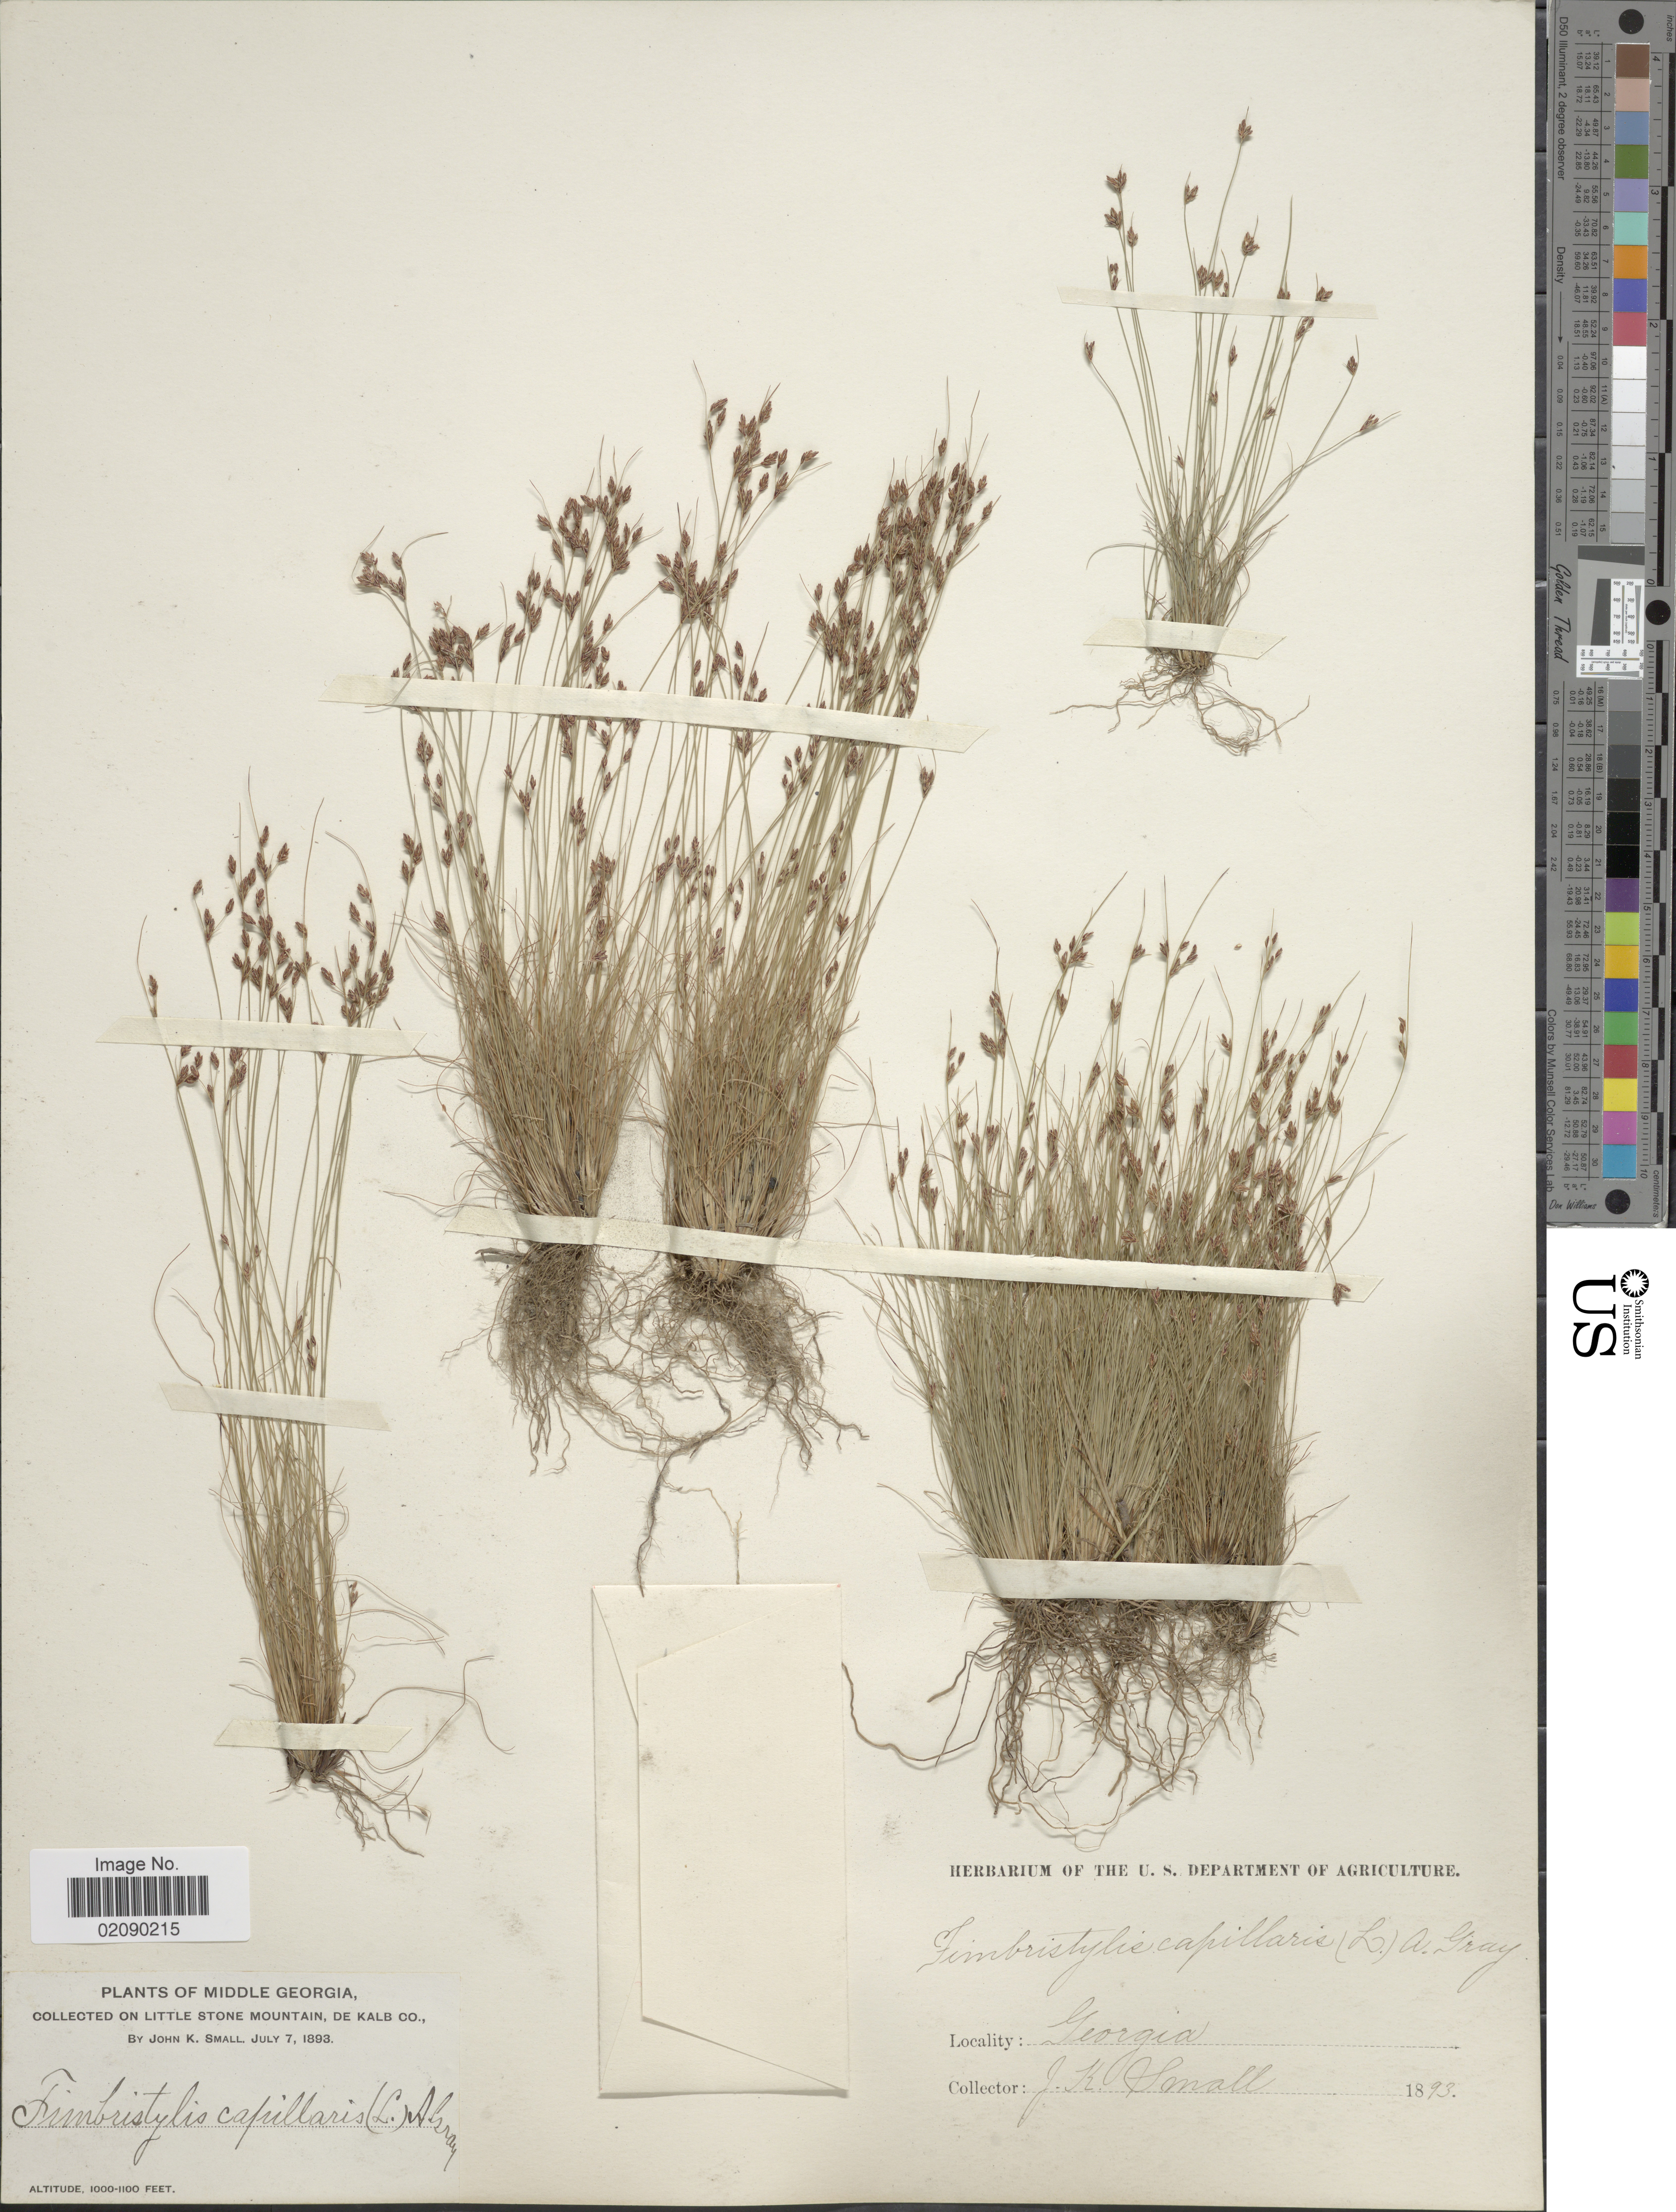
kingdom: Plantae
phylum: Tracheophyta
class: Liliopsida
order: Poales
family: Cyperaceae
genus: Bulbostylis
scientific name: Bulbostylis capillaris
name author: (L.) Kunth ex C.B. Clarke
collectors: J. K. Small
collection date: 1893-07-07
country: United States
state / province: Georgia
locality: Middle Georgia. Little Stone Mountain, De Kalb Co.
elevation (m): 305